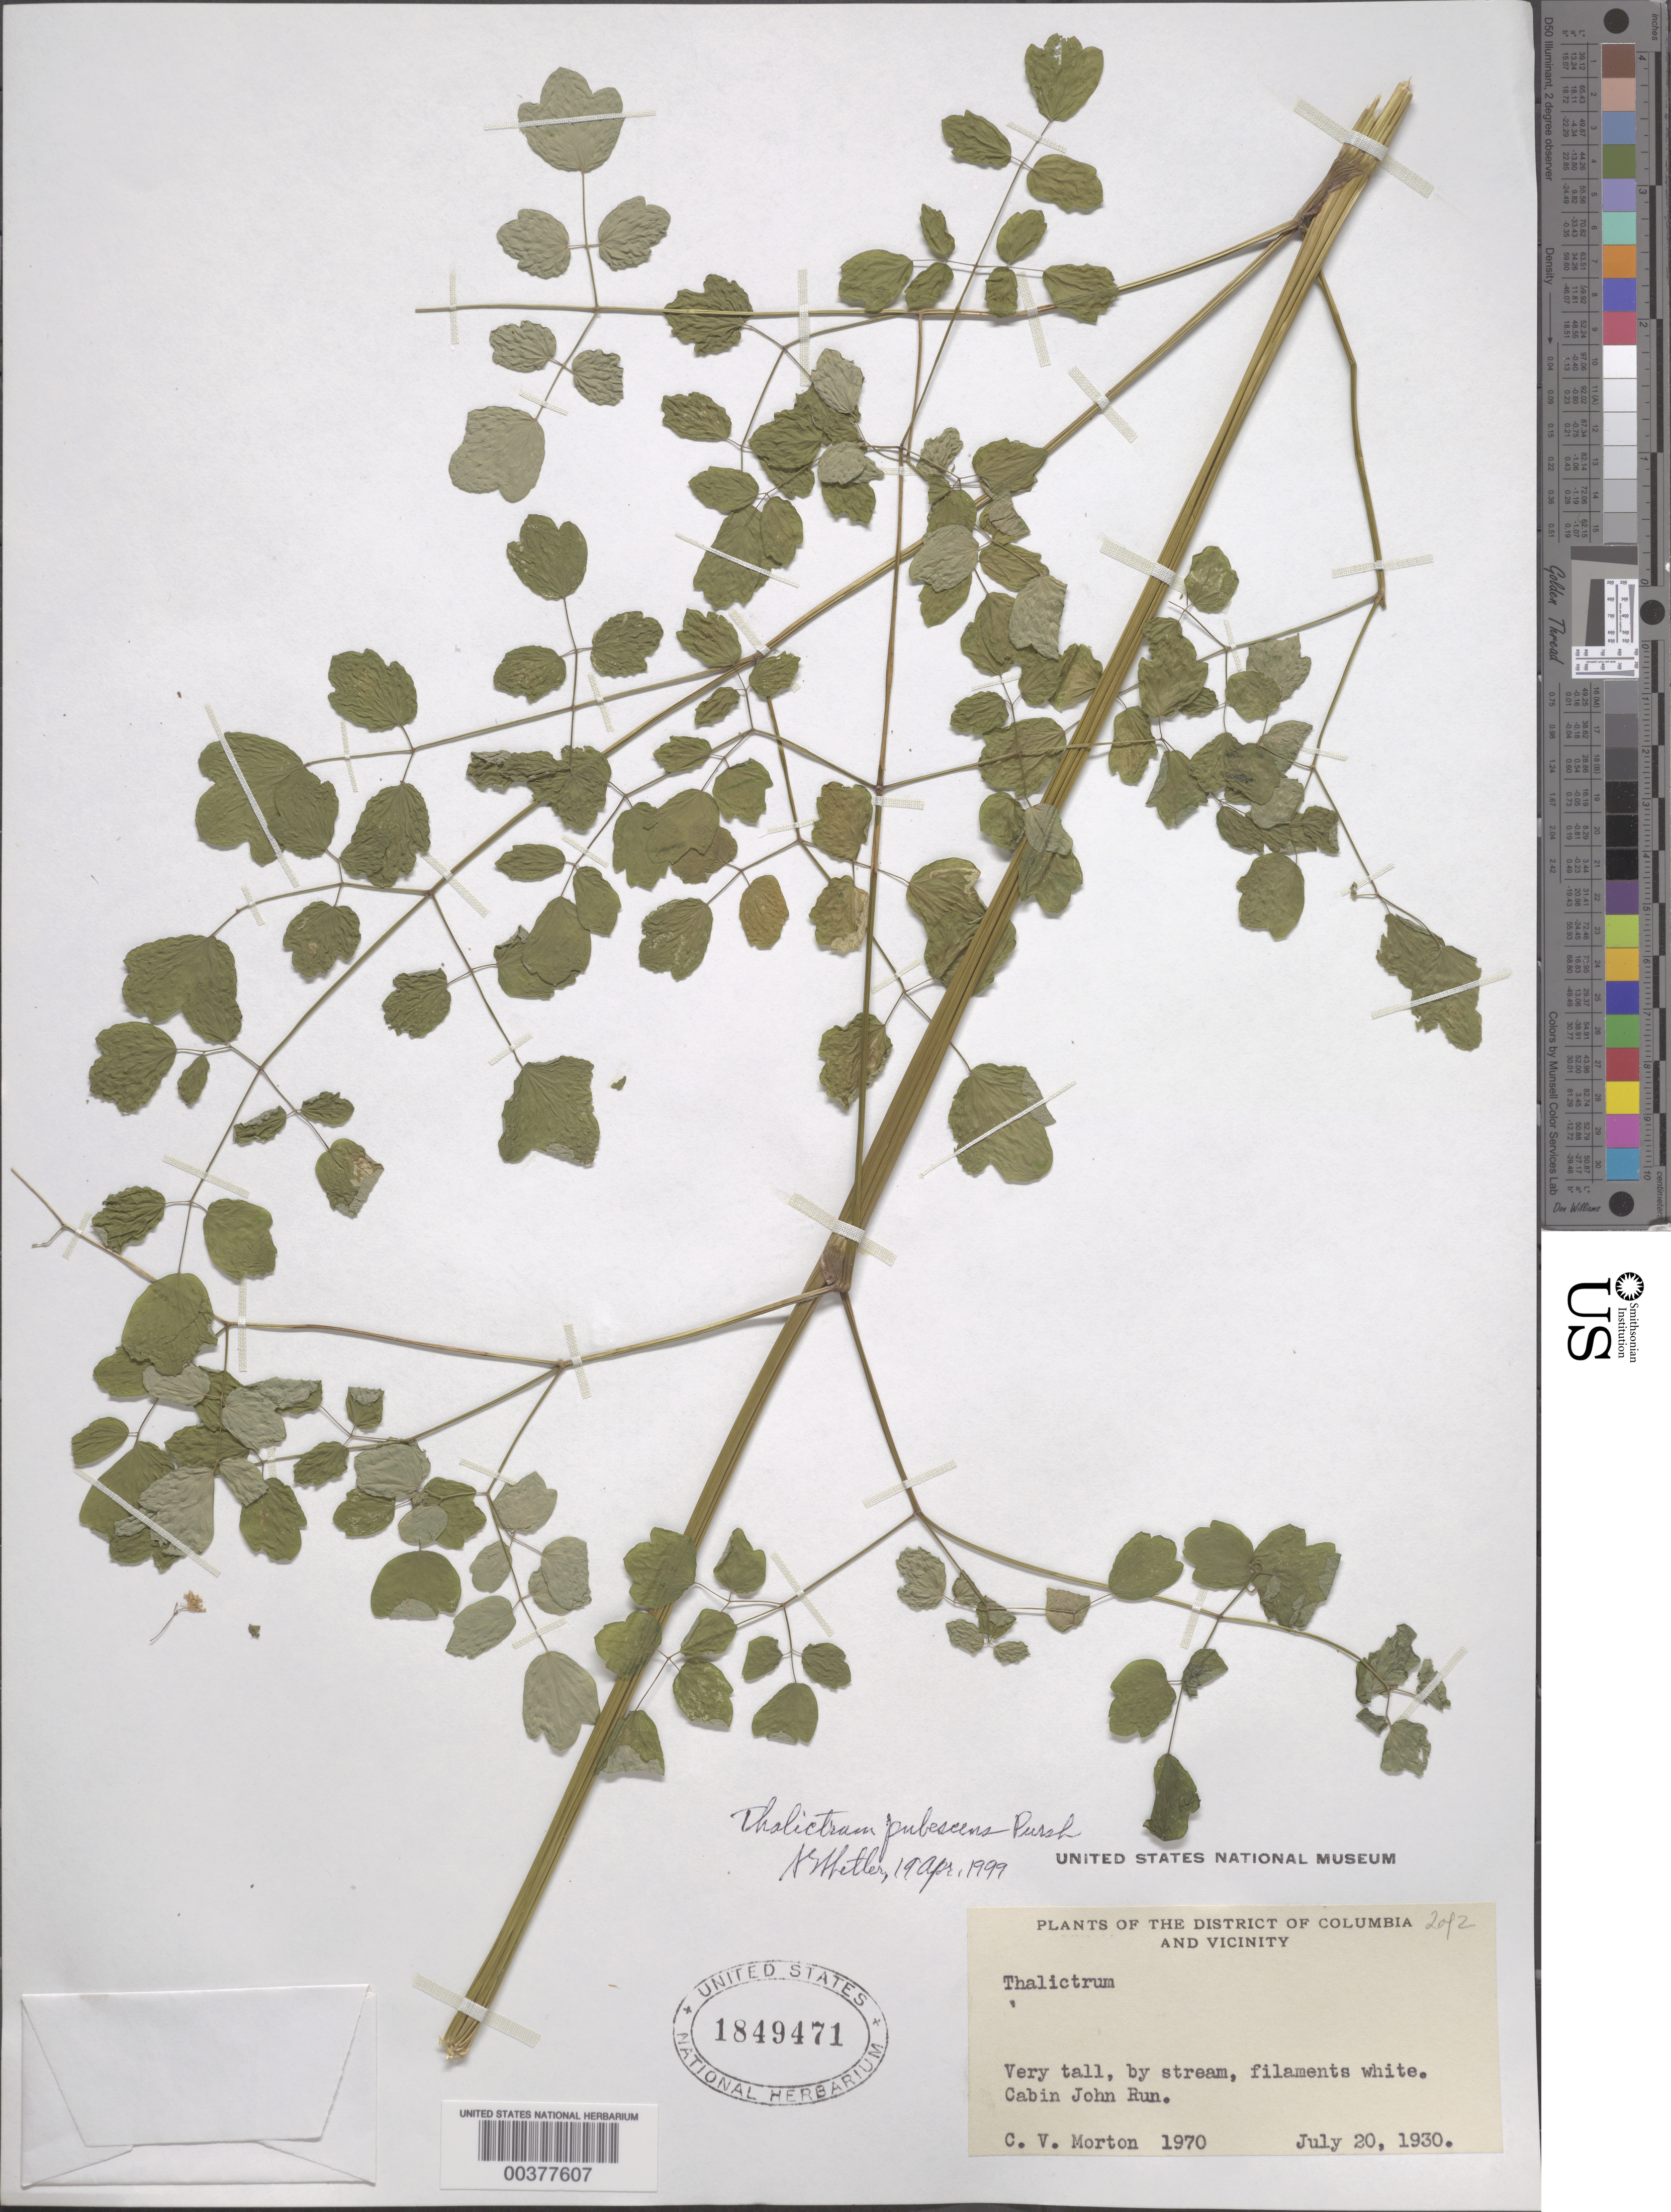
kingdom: Plantae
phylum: Tracheophyta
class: Magnoliopsida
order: Ranunculales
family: Ranunculaceae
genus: Thalictrum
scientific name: Thalictrum pubescens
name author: Pursh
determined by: Shetler, Stanwyn G., (US), NMNH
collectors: C. V. Morton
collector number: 1970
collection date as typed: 20 Jul 1930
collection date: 1930-07-20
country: United States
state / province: Maryland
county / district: Montgomery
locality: W. end clearing - near river just E of Rock of Gibraltar.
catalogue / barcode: US 1849471